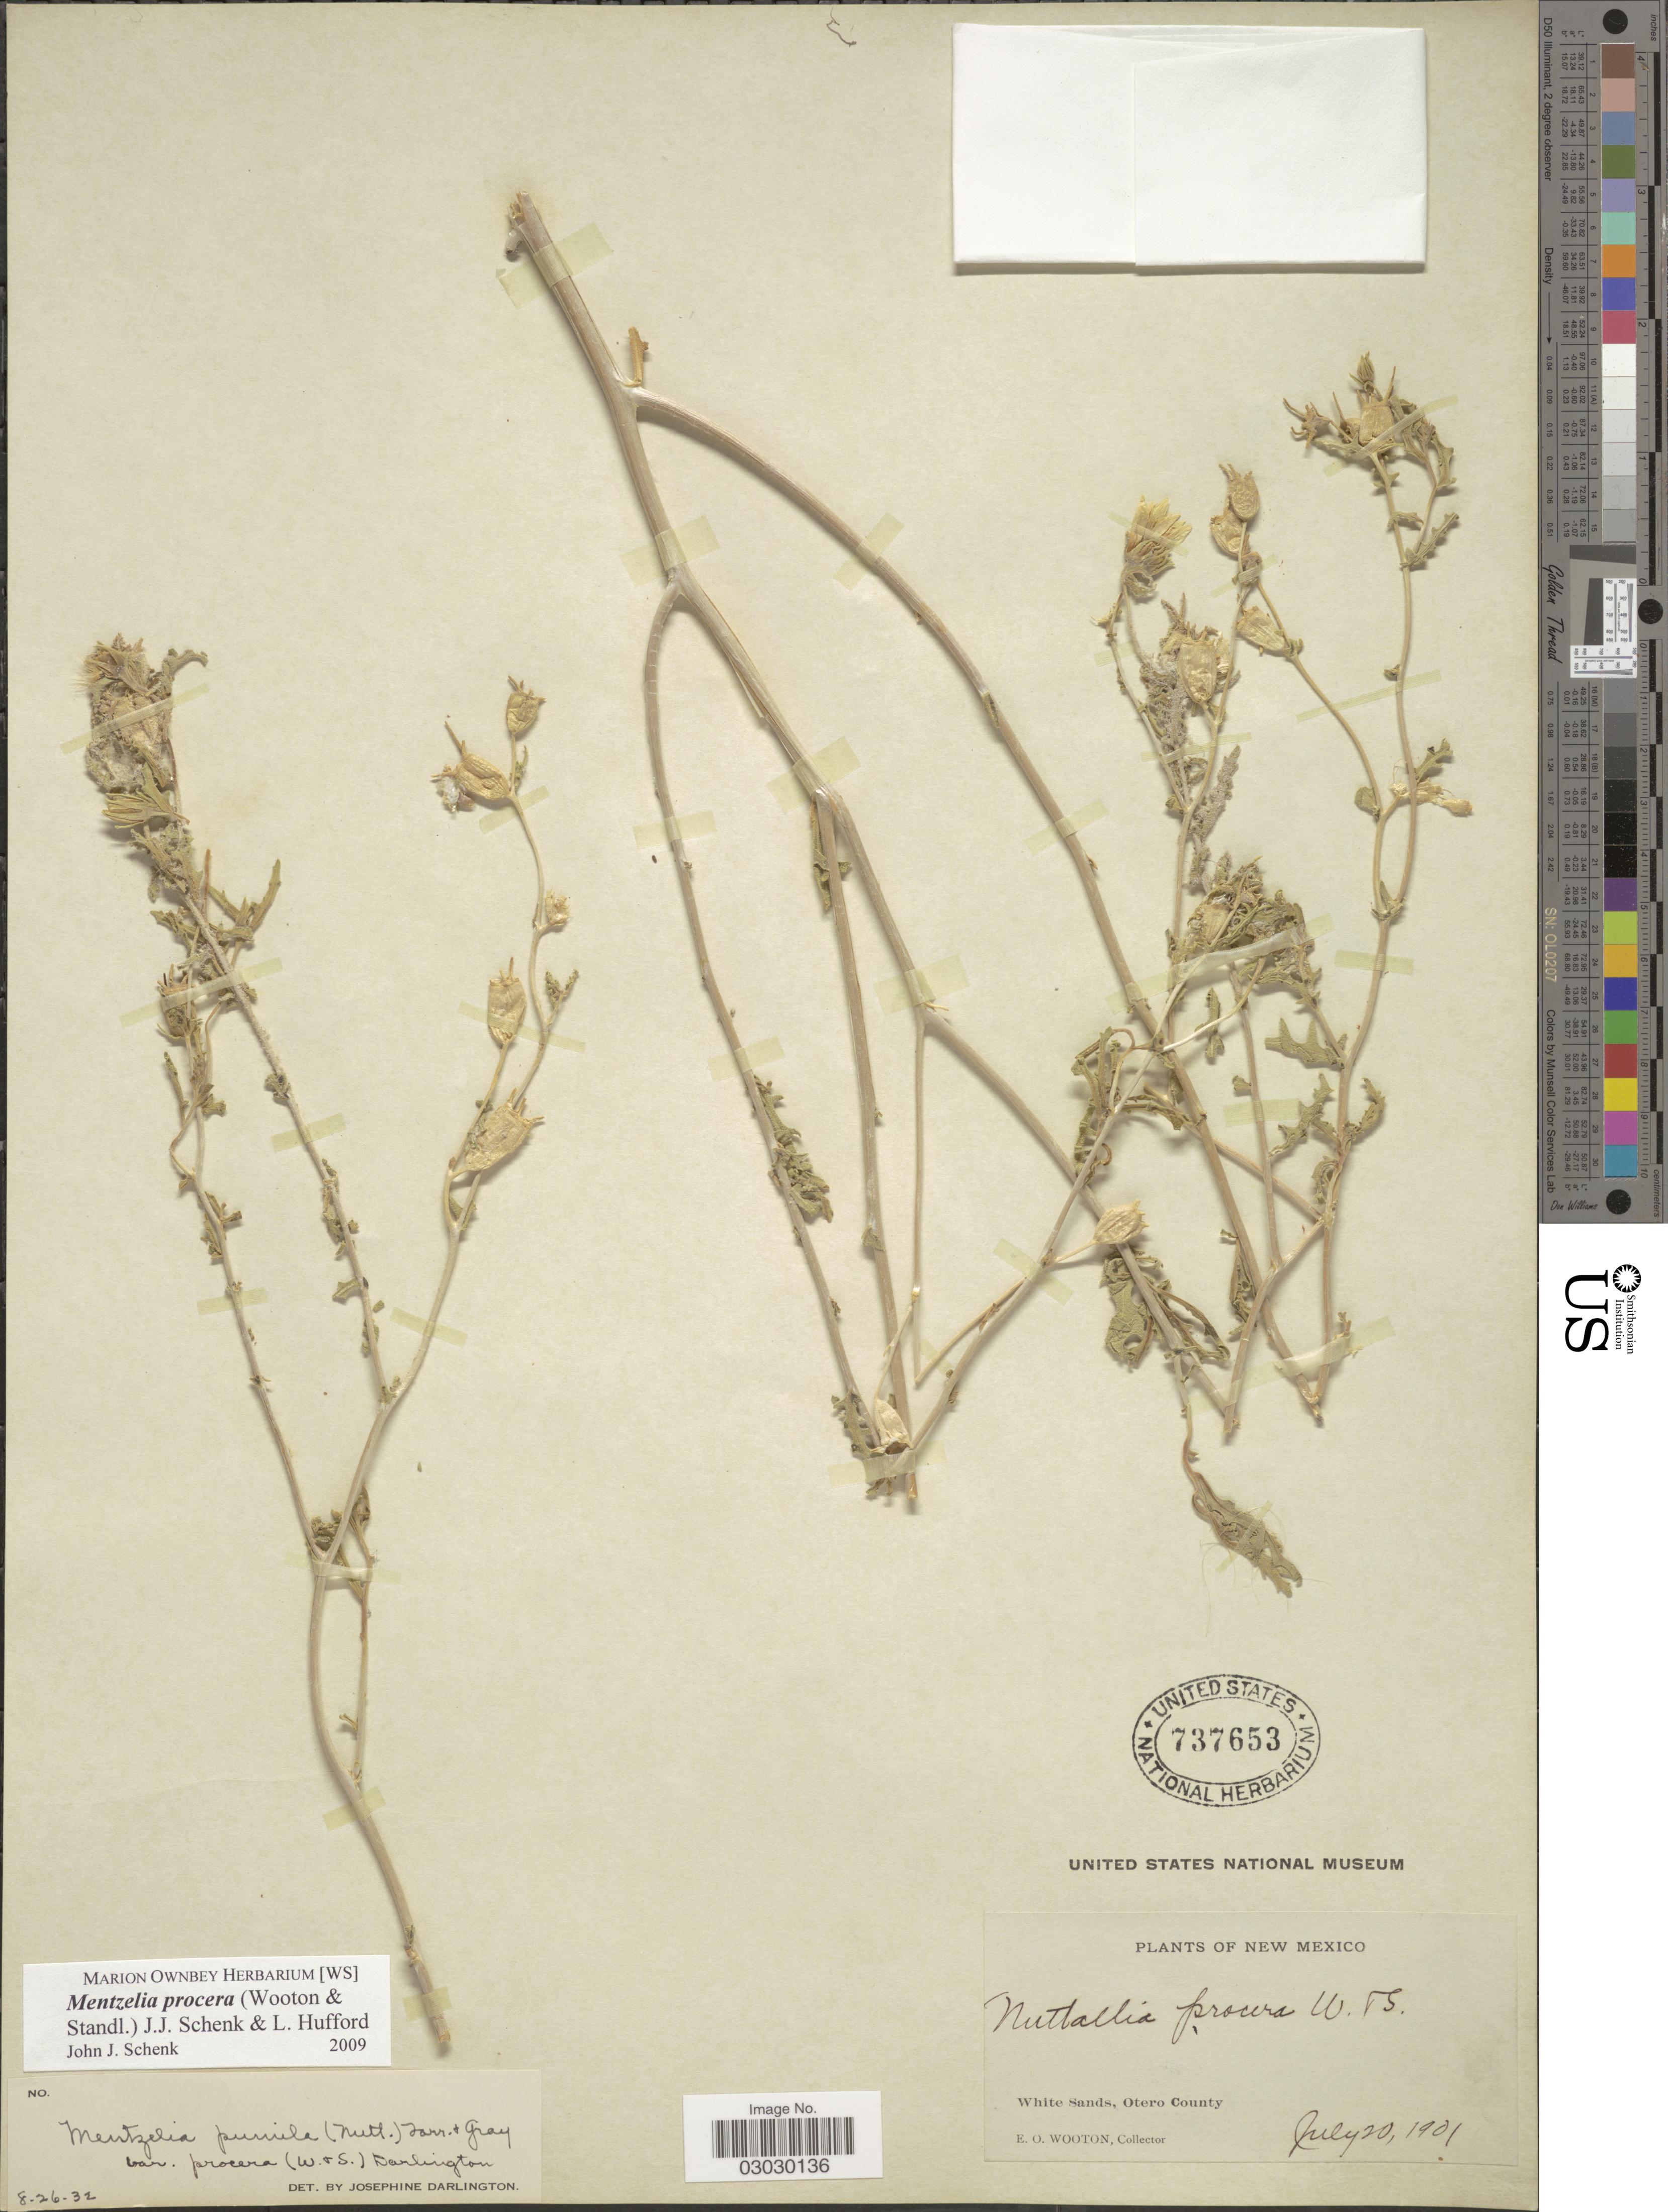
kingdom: Plantae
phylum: Tracheophyta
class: Magnoliopsida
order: Cornales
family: Loasaceae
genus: Mentzelia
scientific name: Mentzelia procera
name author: (Wooton & Standl.) J.J. Schenk & L. Hufford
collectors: E. O. Wooton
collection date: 1901-07-20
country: United States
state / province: New Mexico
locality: White Sands, Otero County.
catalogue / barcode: US 737653